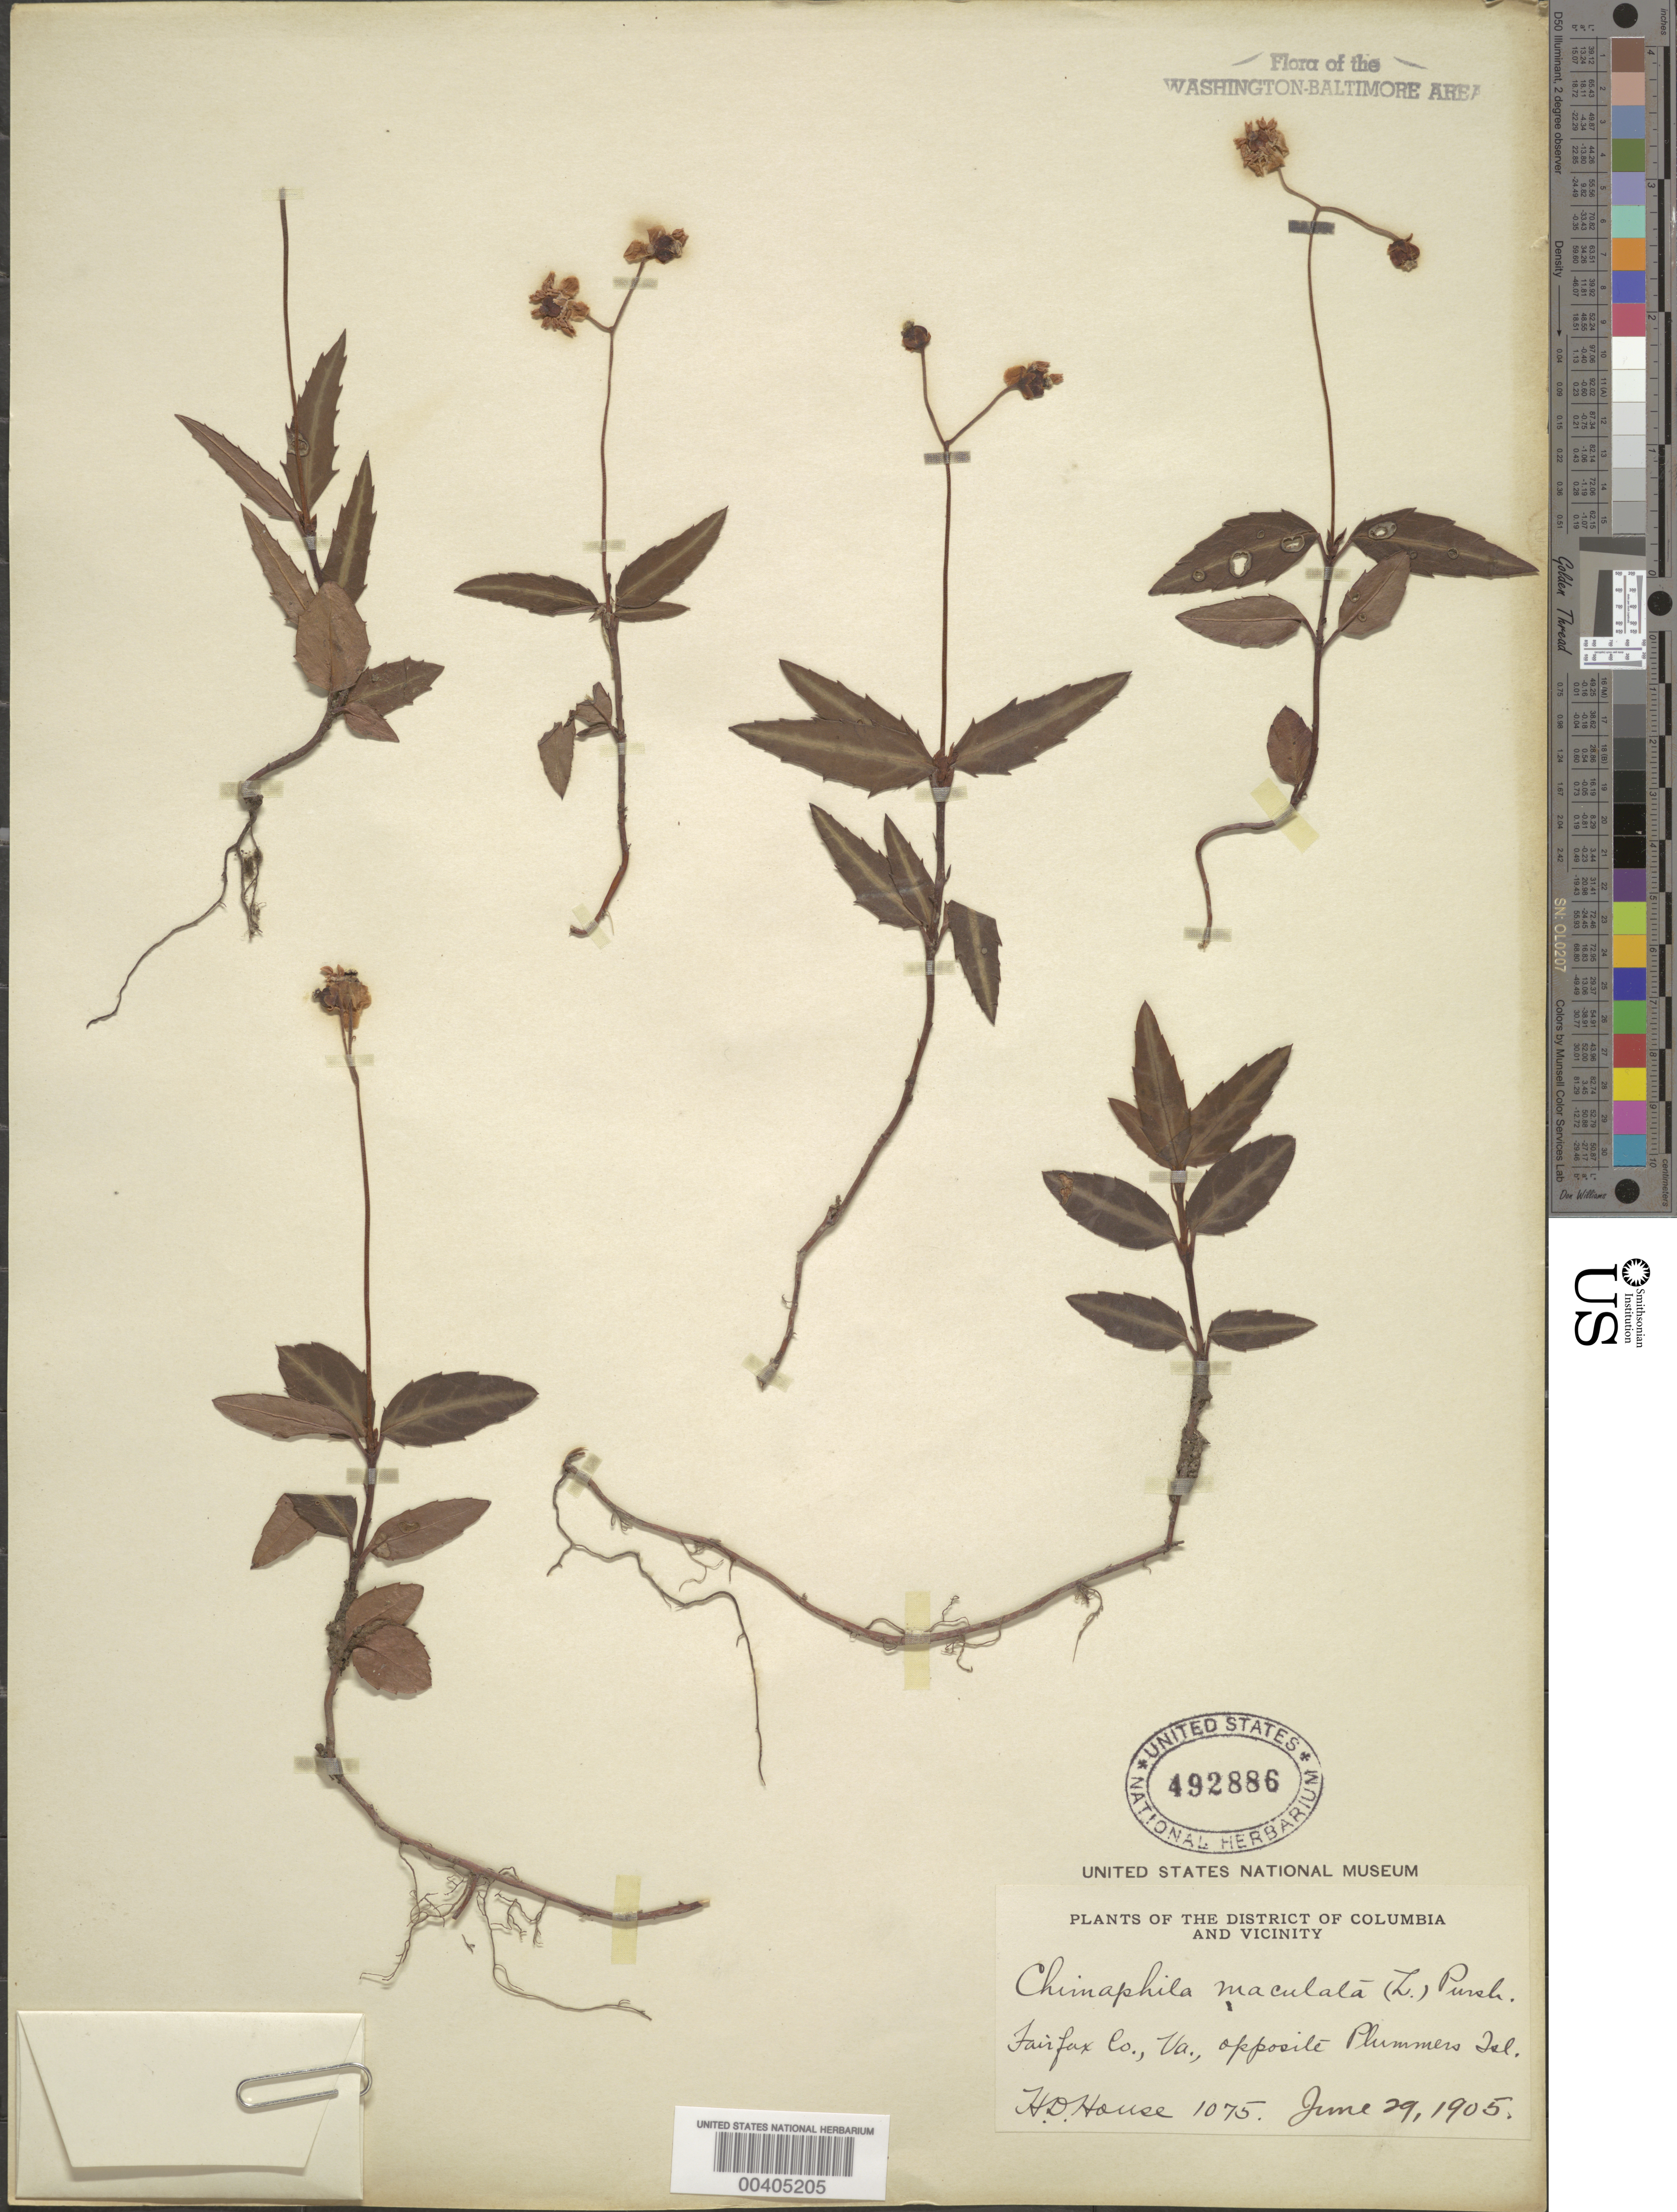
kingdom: Plantae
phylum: Tracheophyta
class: Magnoliopsida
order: Ericales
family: Ericaceae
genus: Chimaphila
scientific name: Chimaphila maculata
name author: (L.) Pursh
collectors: H. D. House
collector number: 1075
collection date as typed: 29 Jun 1905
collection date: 1905-06-29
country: United States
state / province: Virginia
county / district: Fairfax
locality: Opposite Plummers Island C. & O. Canal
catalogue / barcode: US 492886